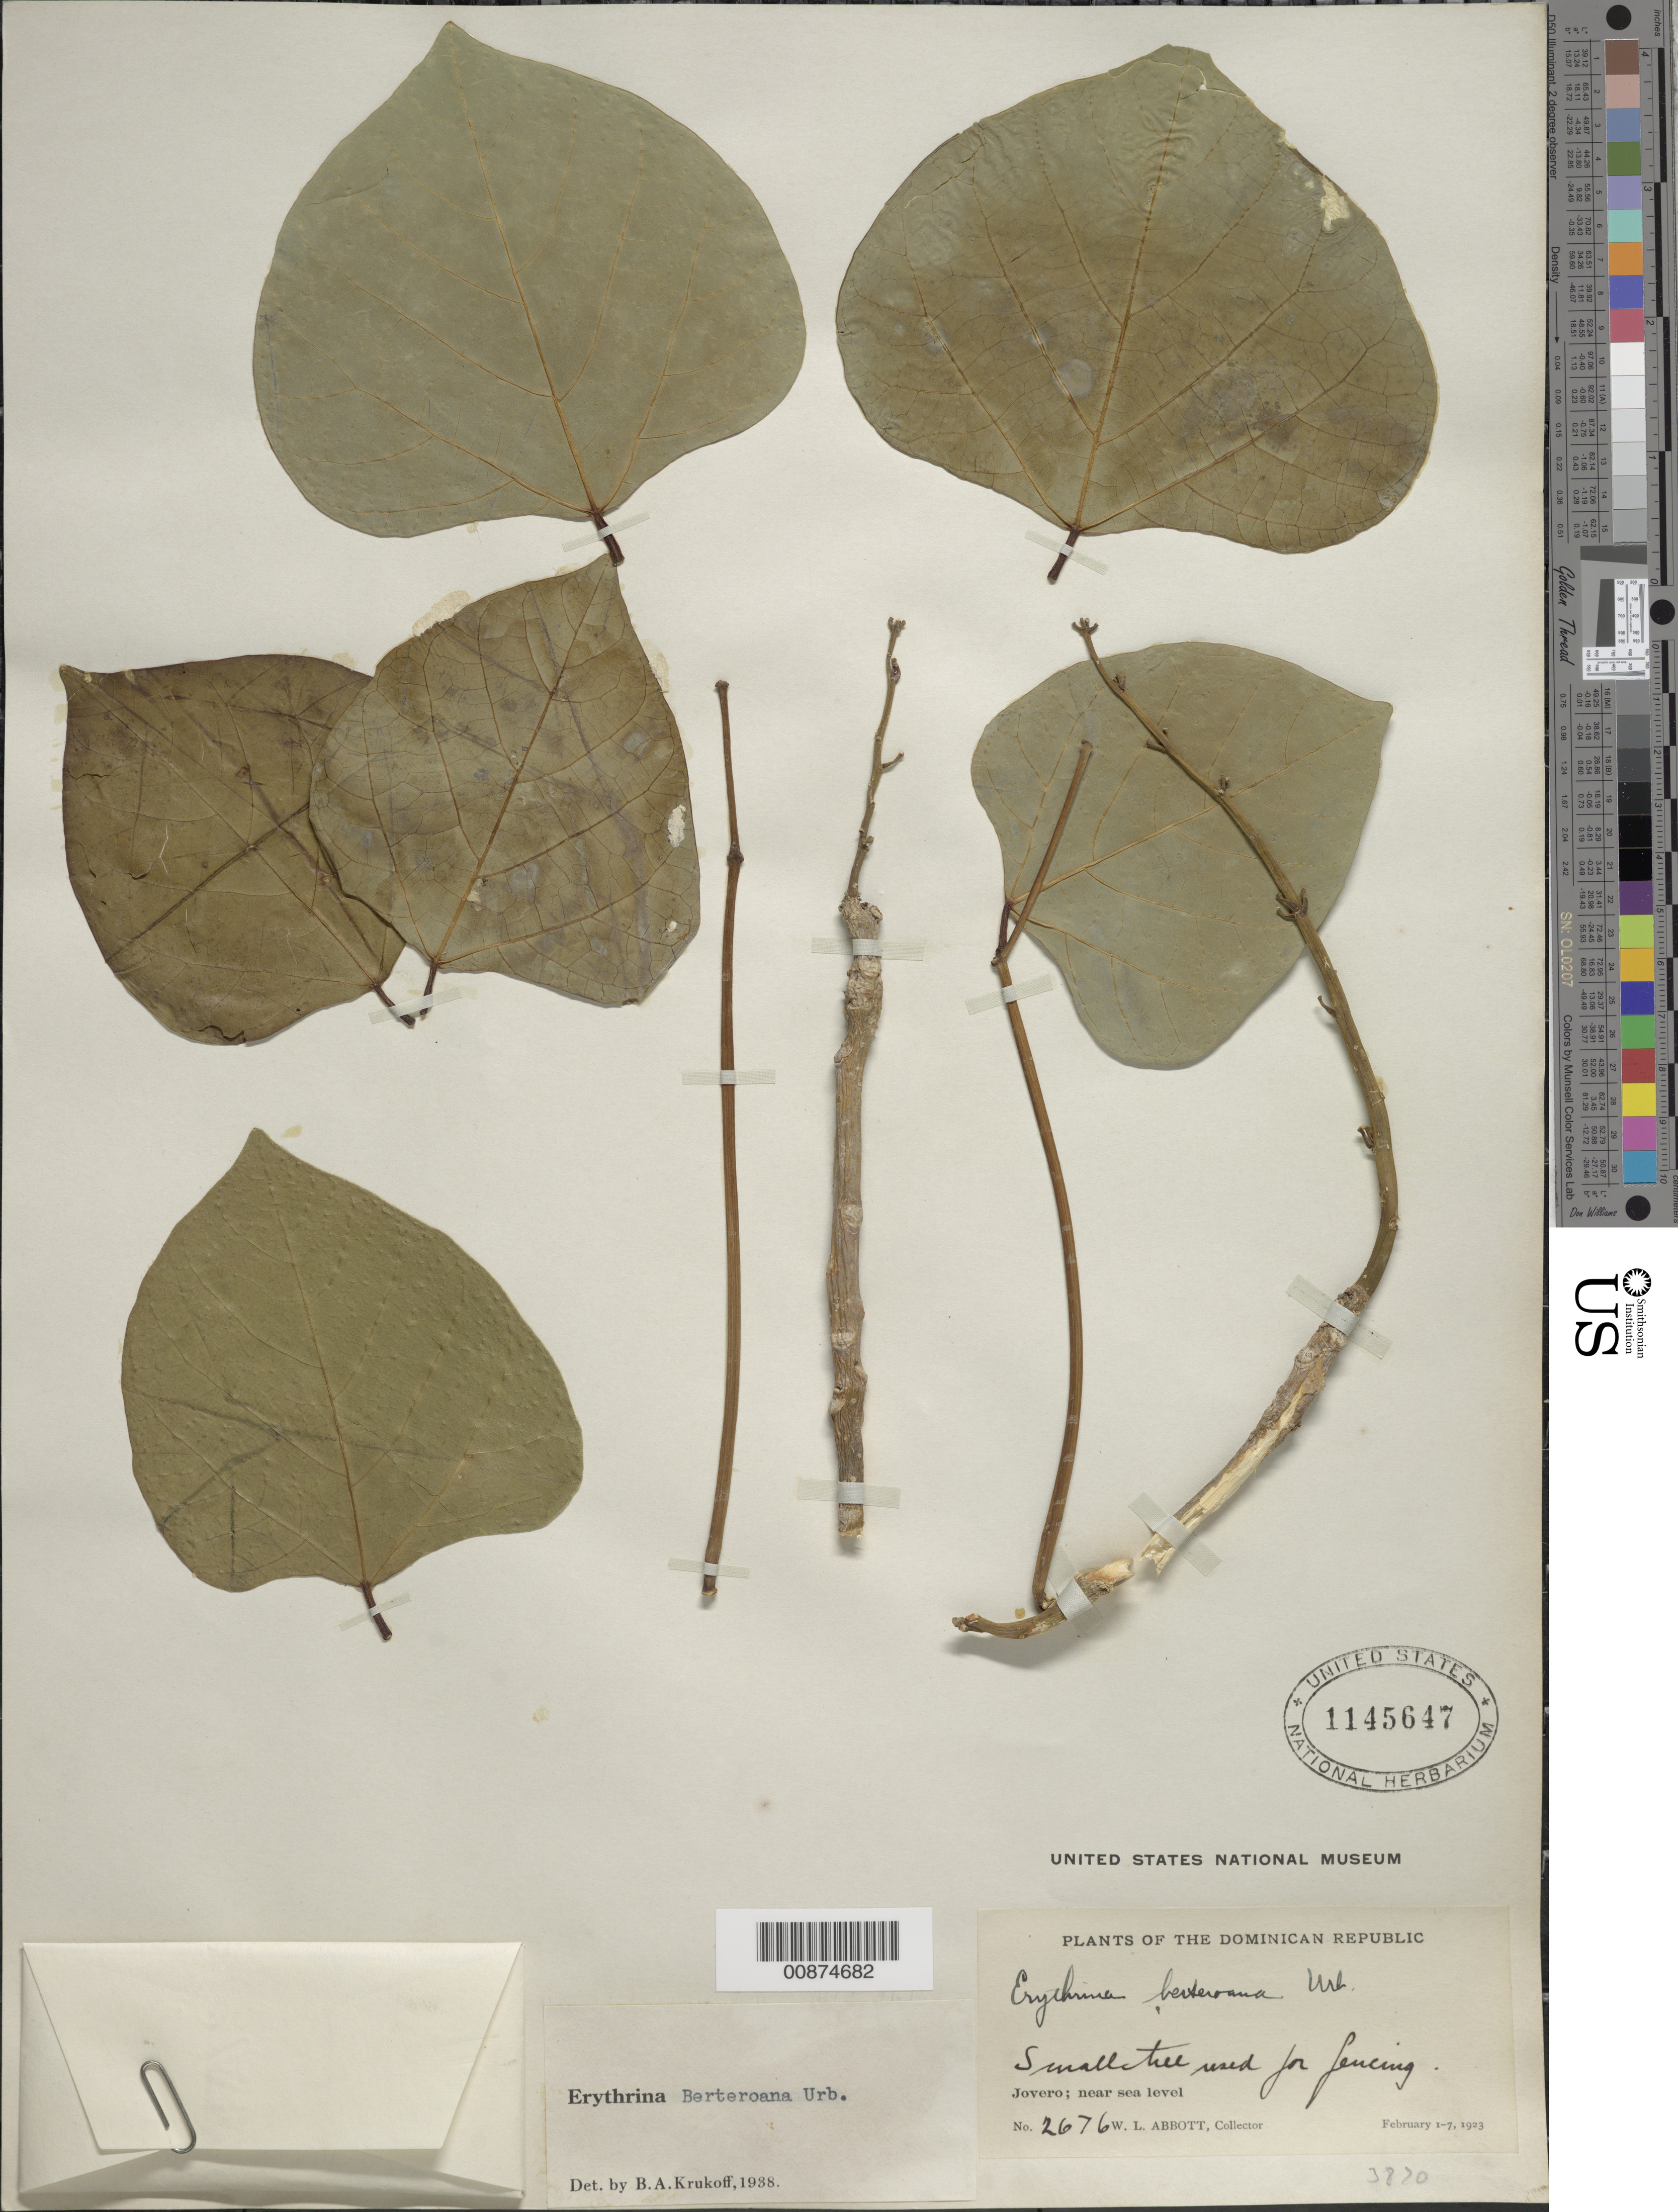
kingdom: Plantae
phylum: Tracheophyta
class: Magnoliopsida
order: Fabales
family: Fabaceae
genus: Erythrina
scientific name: Erythrina berteroana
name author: Urb.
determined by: Krukoff, B. A.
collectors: W. L. Abbott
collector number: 2676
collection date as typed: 01 Feb 1923 to 07 Feb 1923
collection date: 1923-02-01/1923-02-07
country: Dominican Republic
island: Hispaniola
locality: Jovero.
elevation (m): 0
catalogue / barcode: US 1145647